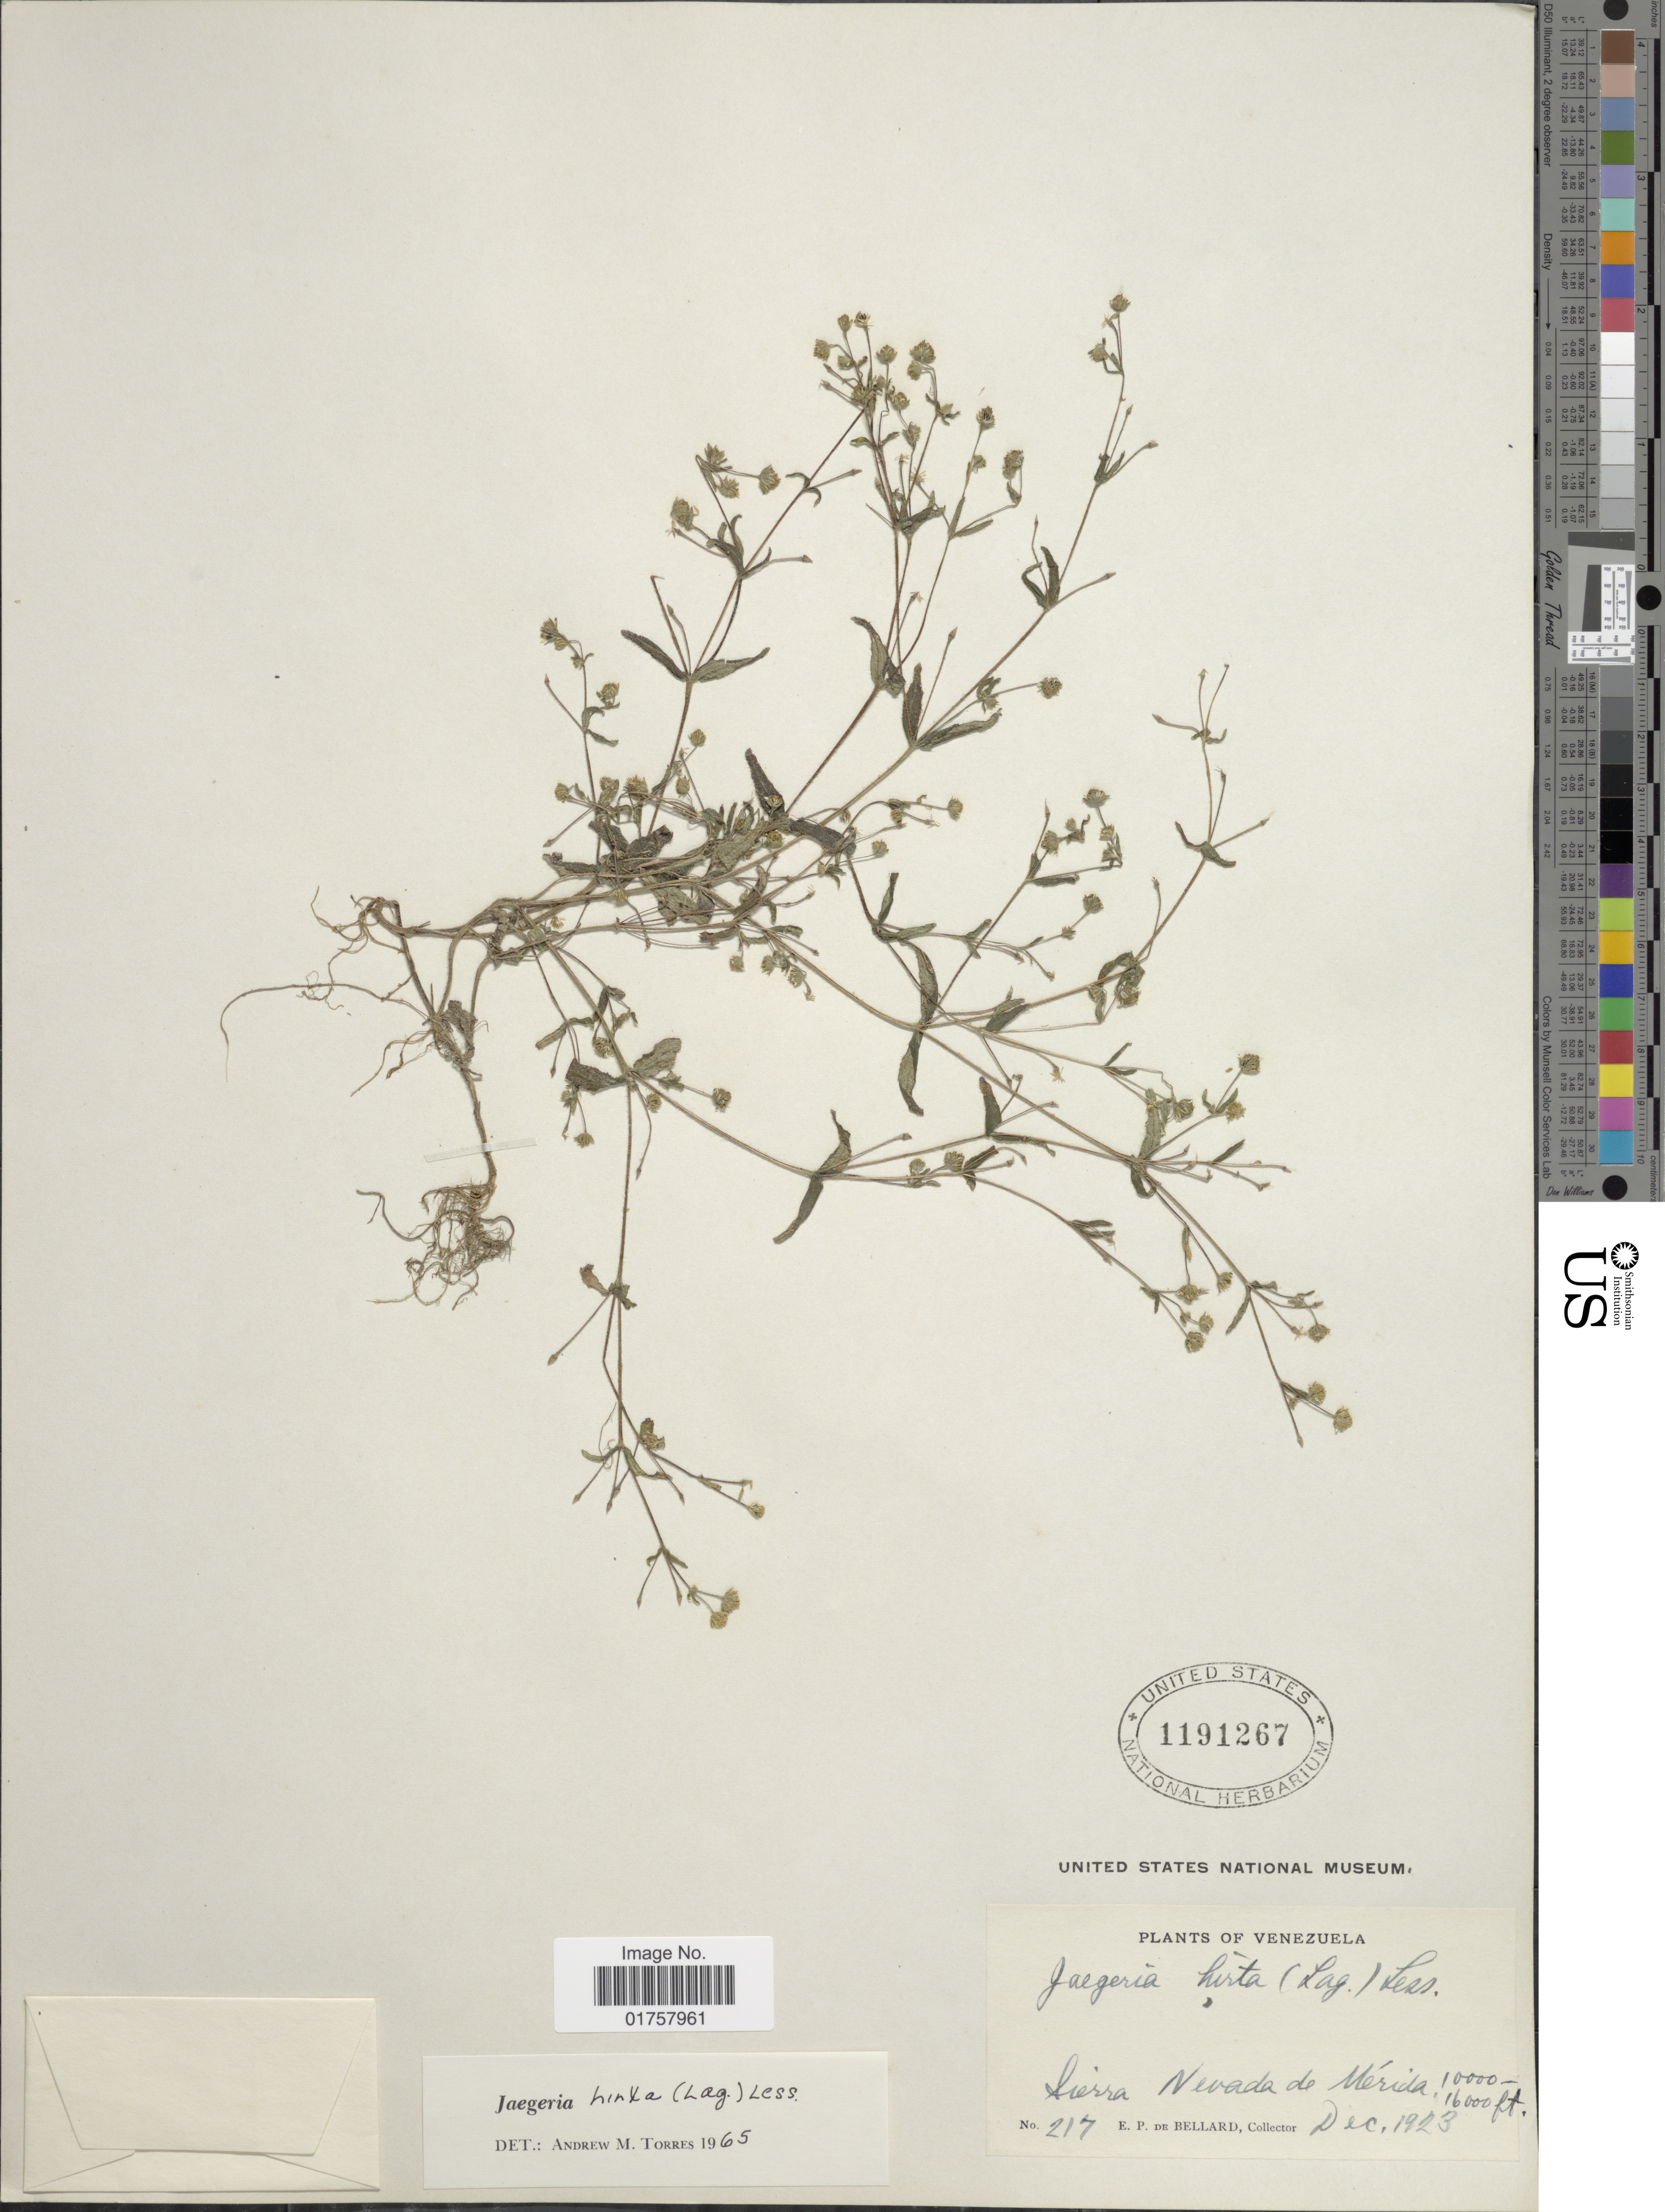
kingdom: Plantae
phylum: Tracheophyta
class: Magnoliopsida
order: Asterales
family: Asteraceae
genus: Jaegeria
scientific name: Jaegeria hirta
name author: (Lag.) Less.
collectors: E. de Bellard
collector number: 217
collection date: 1923-12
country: Venezuela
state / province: Mérida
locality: Sierra Nevada de Mérida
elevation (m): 3048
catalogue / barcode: US 1191267